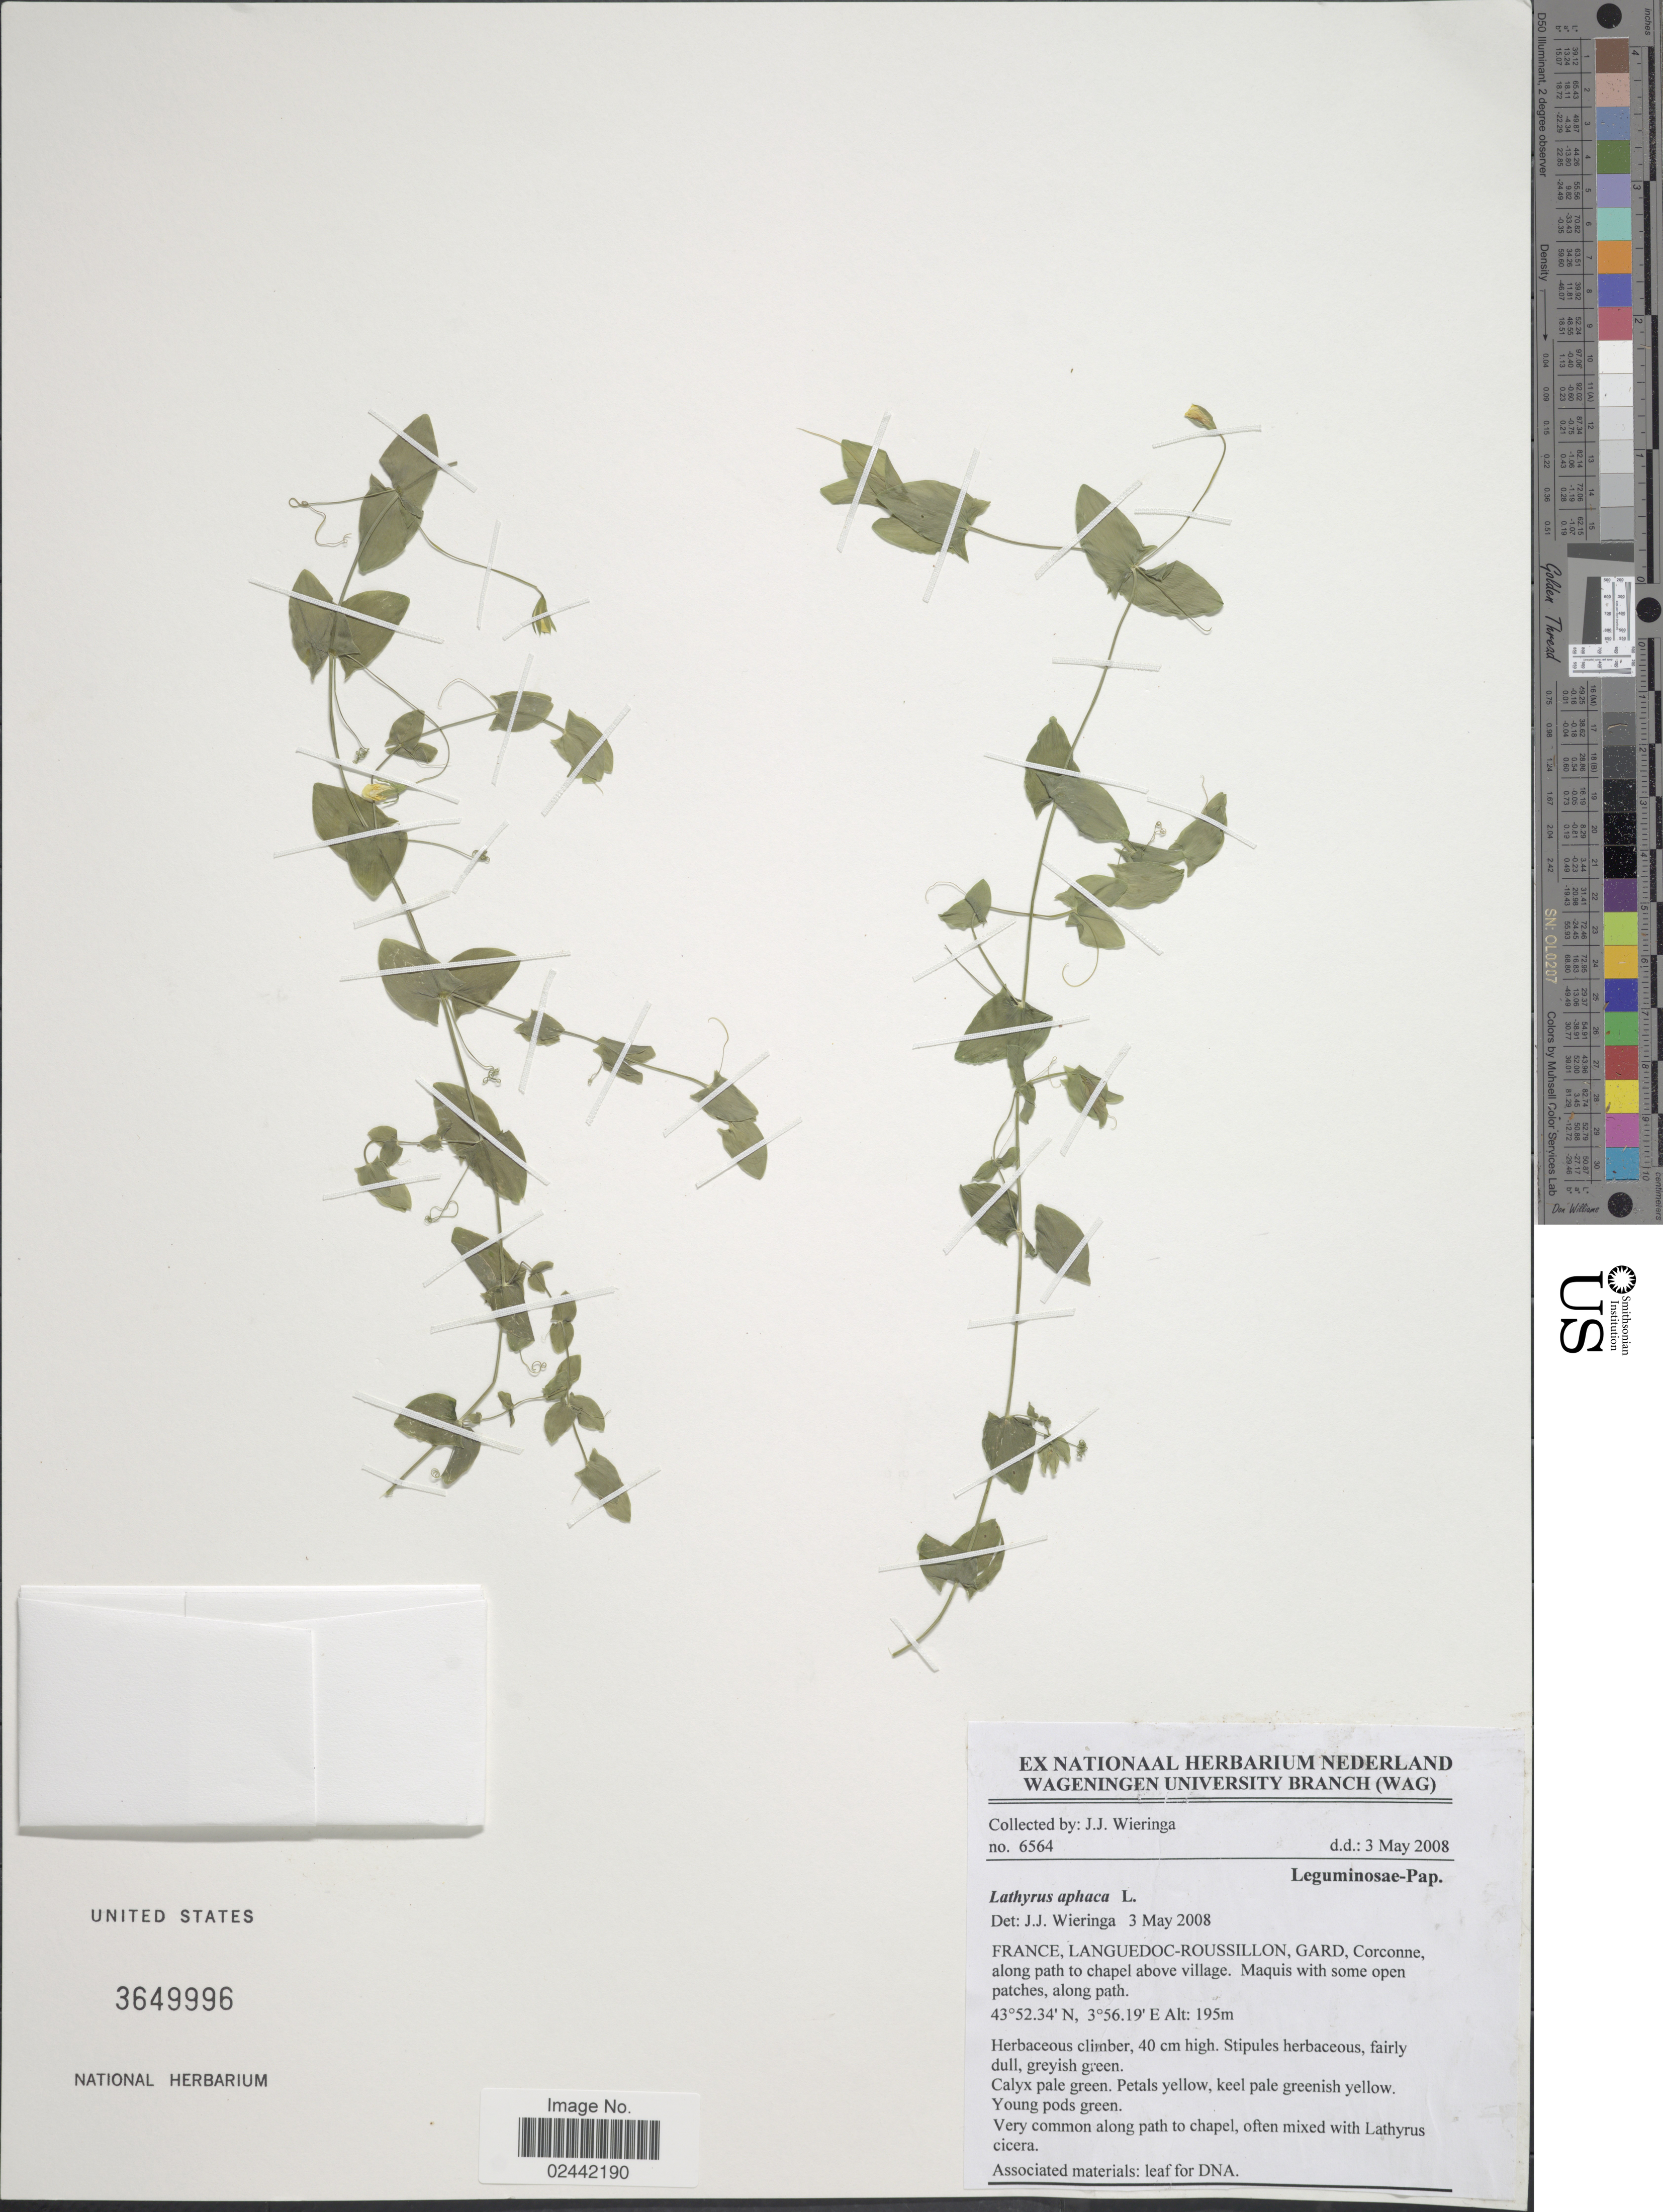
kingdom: Plantae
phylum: Tracheophyta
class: Magnoliopsida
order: Fabales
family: Fabaceae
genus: Lathyrus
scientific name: Lathyrus aphaca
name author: L.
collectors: J. Wieringa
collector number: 6564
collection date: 2008-05-03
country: France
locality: Languedoc-Roussillon, Gard, Corconne, along path to chapel above village, Maquis with some open patches, along path.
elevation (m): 195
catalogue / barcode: US 3649996